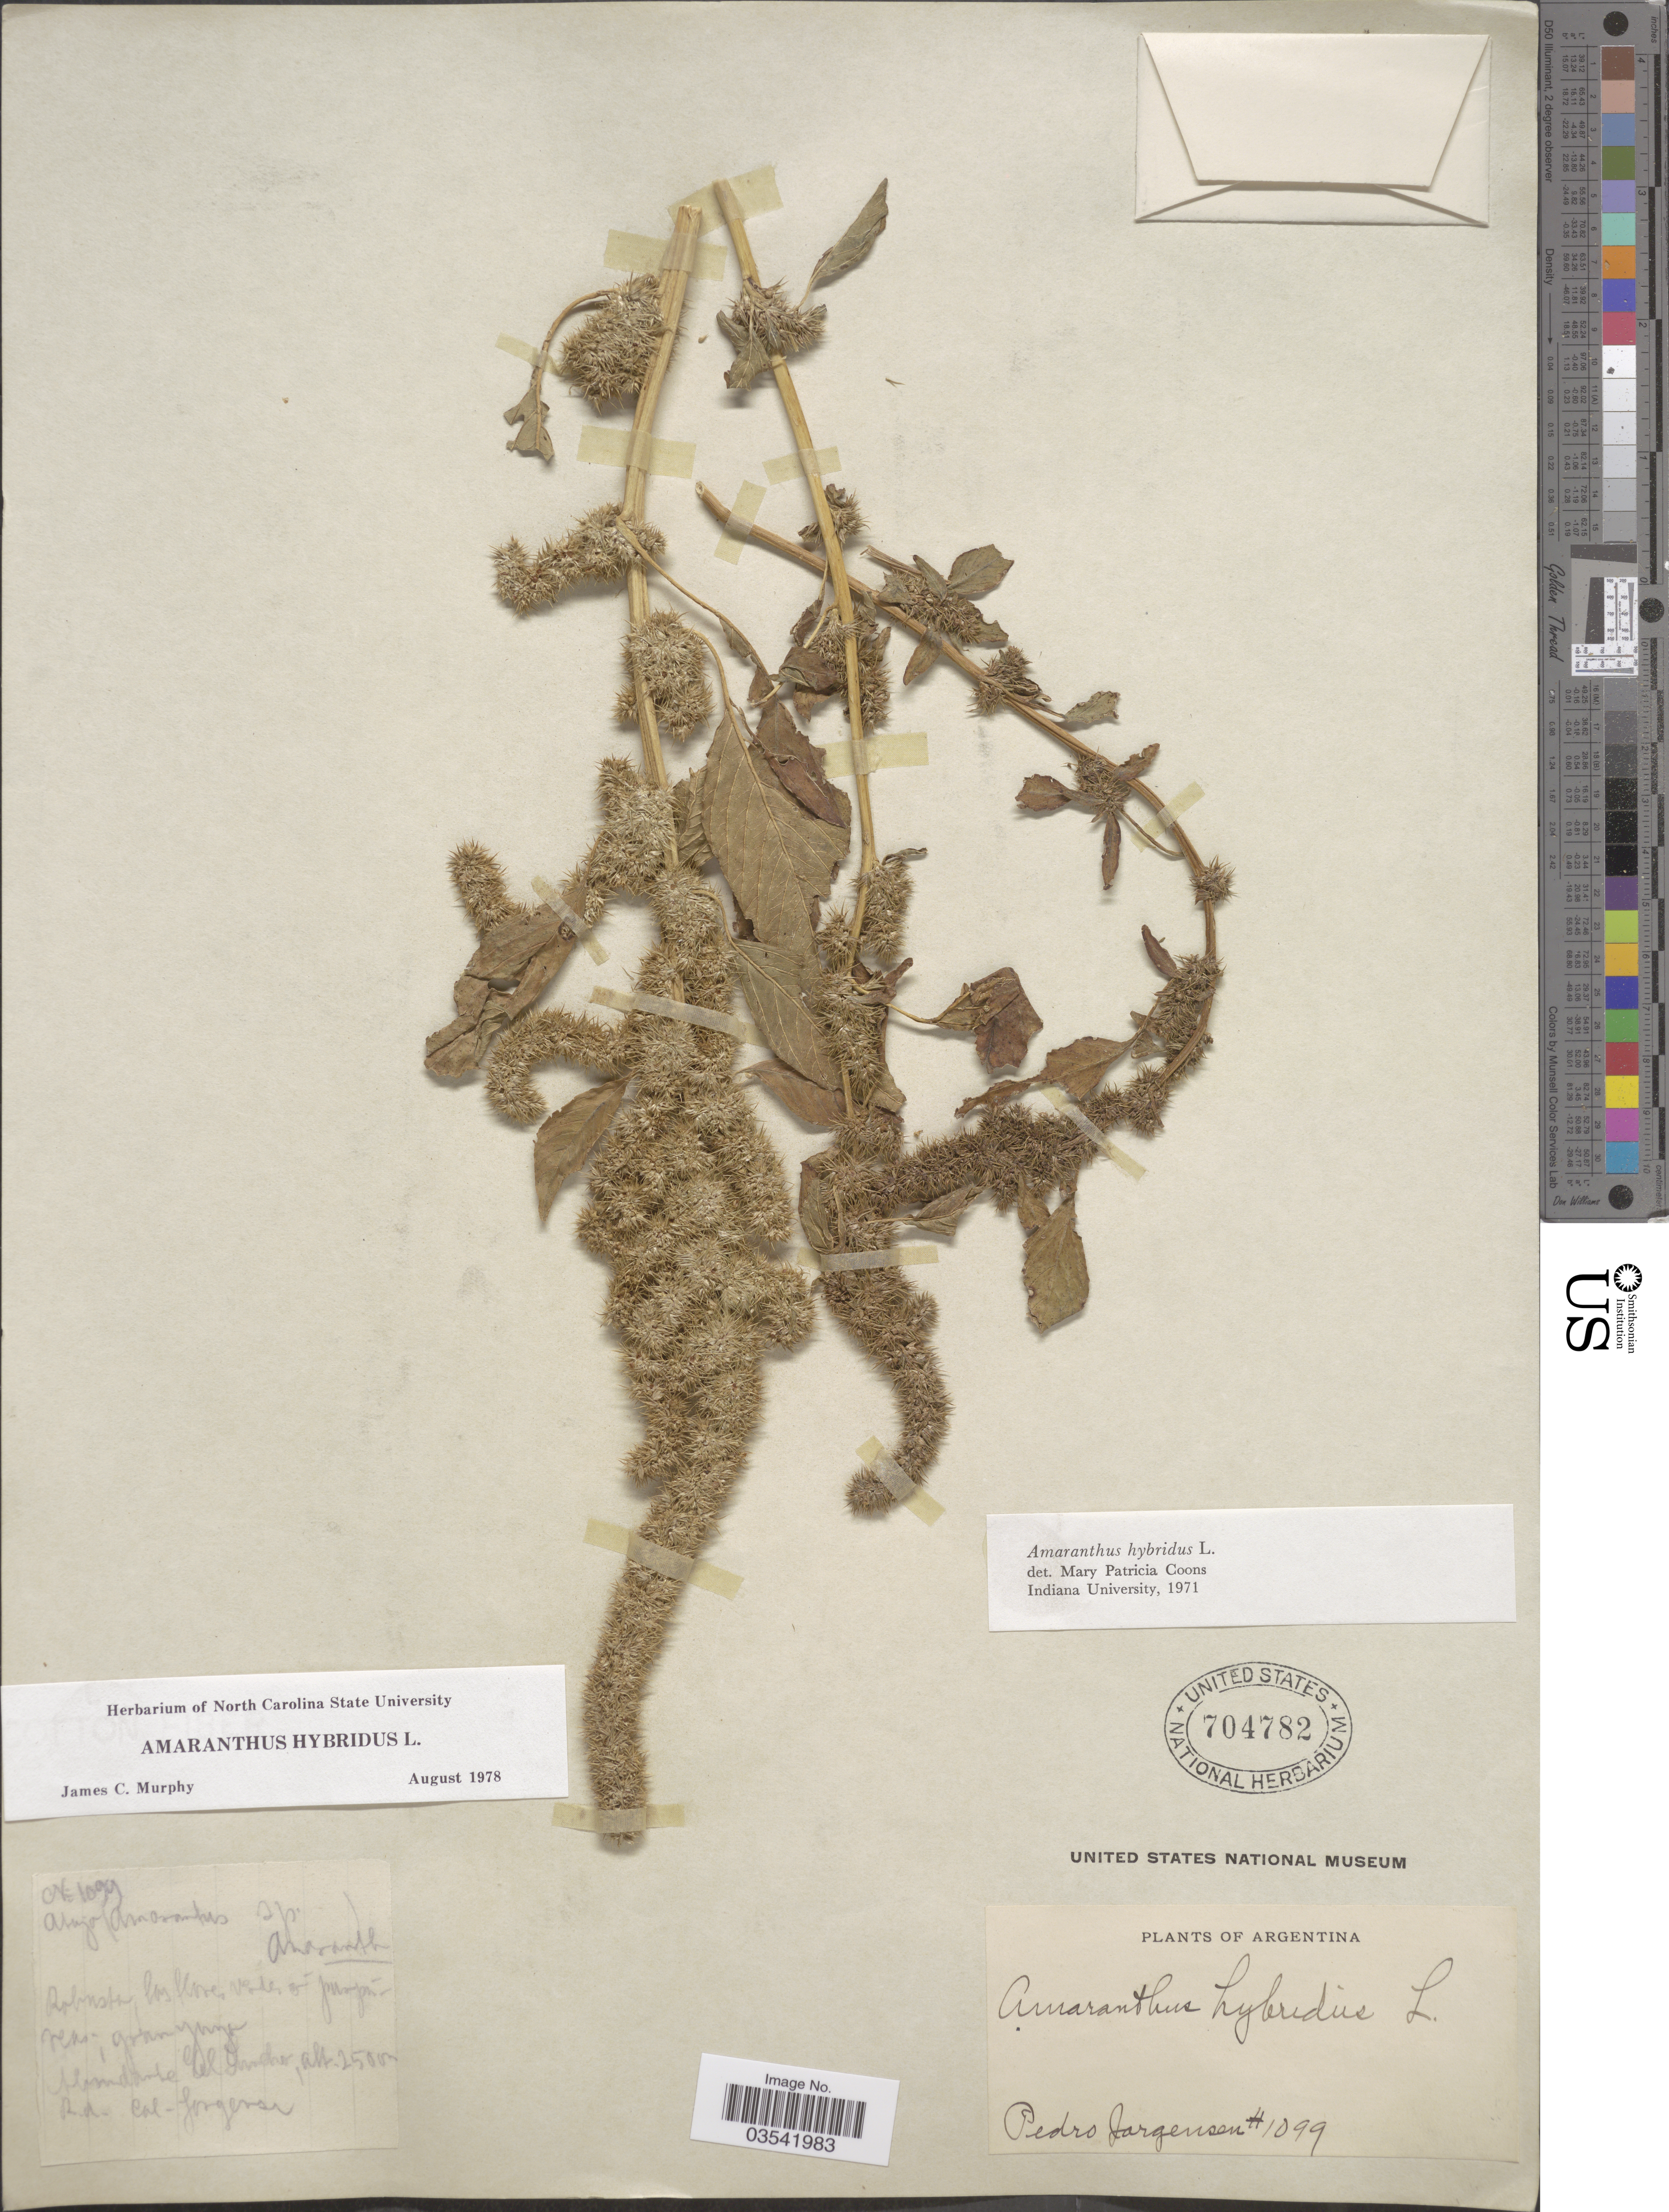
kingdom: Plantae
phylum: Tracheophyta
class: Magnoliopsida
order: Caryophyllales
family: Amaranthaceae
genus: Amaranthus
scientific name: Amaranthus hybridus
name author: L.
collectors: P. Jörgensen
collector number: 1099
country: Argentina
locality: Del Grando R. A.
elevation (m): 2500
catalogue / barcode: US 704782